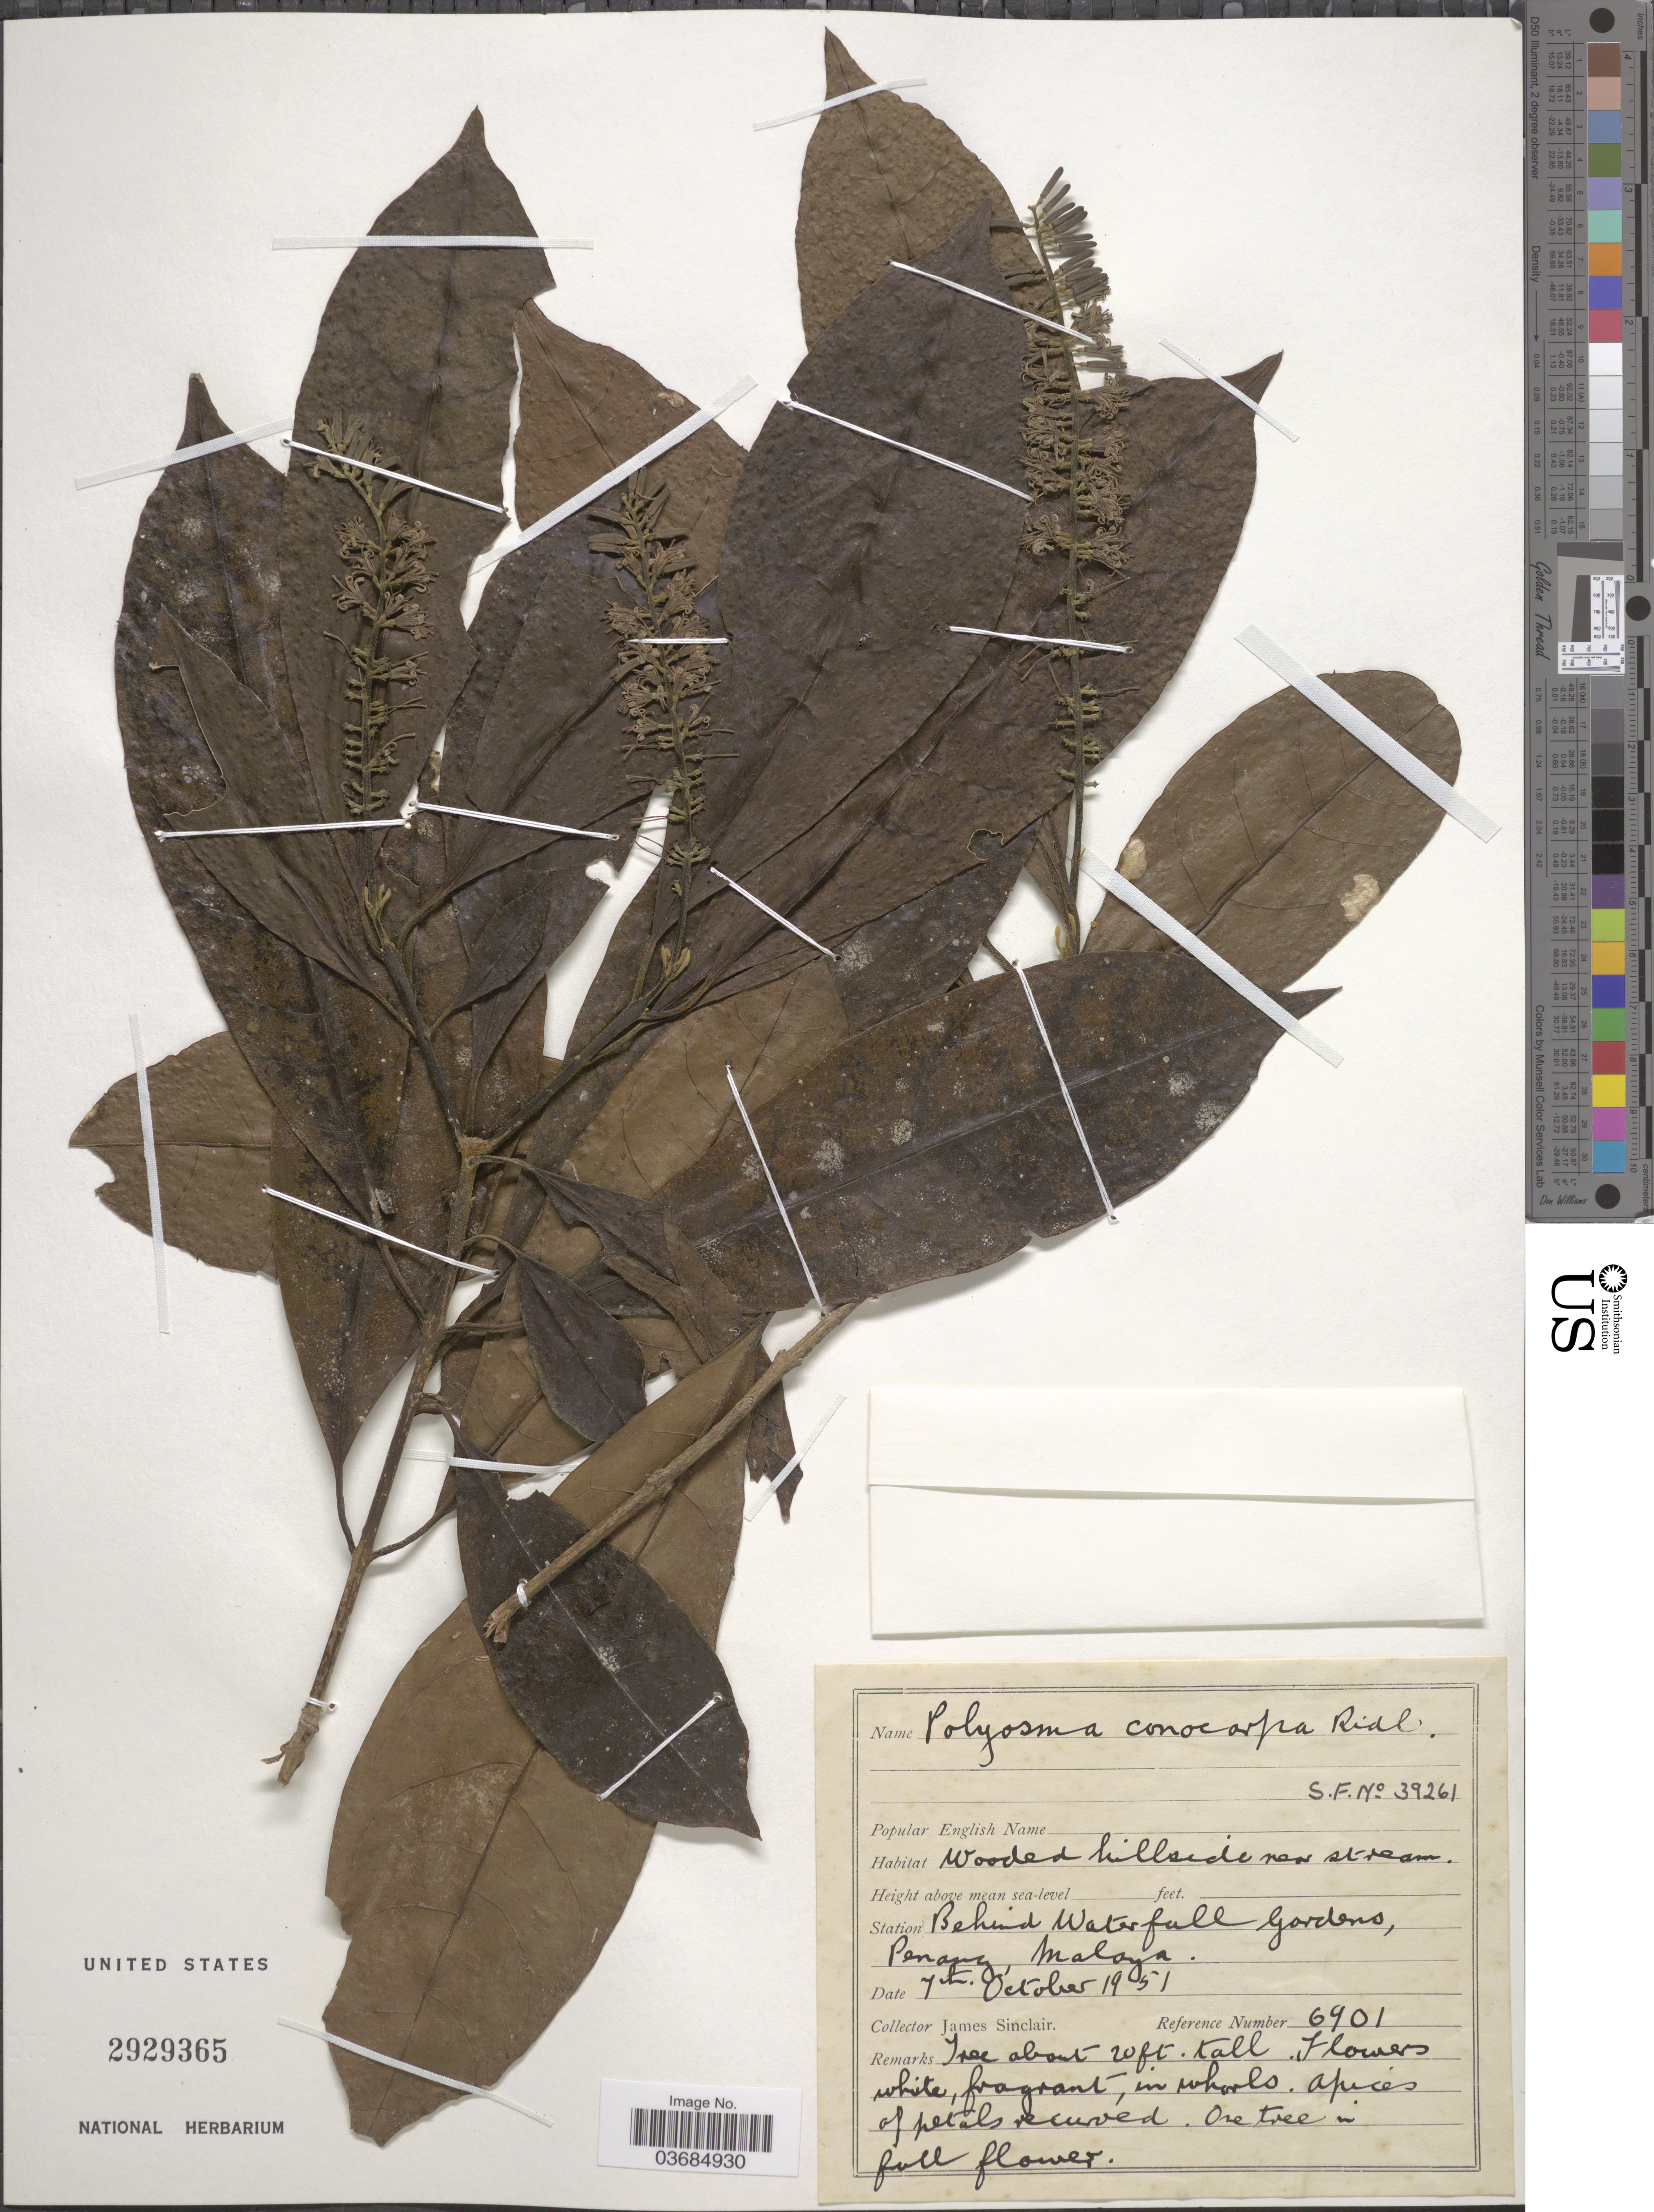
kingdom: Plantae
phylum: Tracheophyta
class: Magnoliopsida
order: Escalloniales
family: Escalloniaceae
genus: Polyosma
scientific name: Polyosma conocarpa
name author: Ridl.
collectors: J. Sinclair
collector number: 6901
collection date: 1951-10-07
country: Malaysia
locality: Wooded hillside near stream. Station Behind Waterfall Gardens, Penang, Malaya.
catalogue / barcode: US 2929365